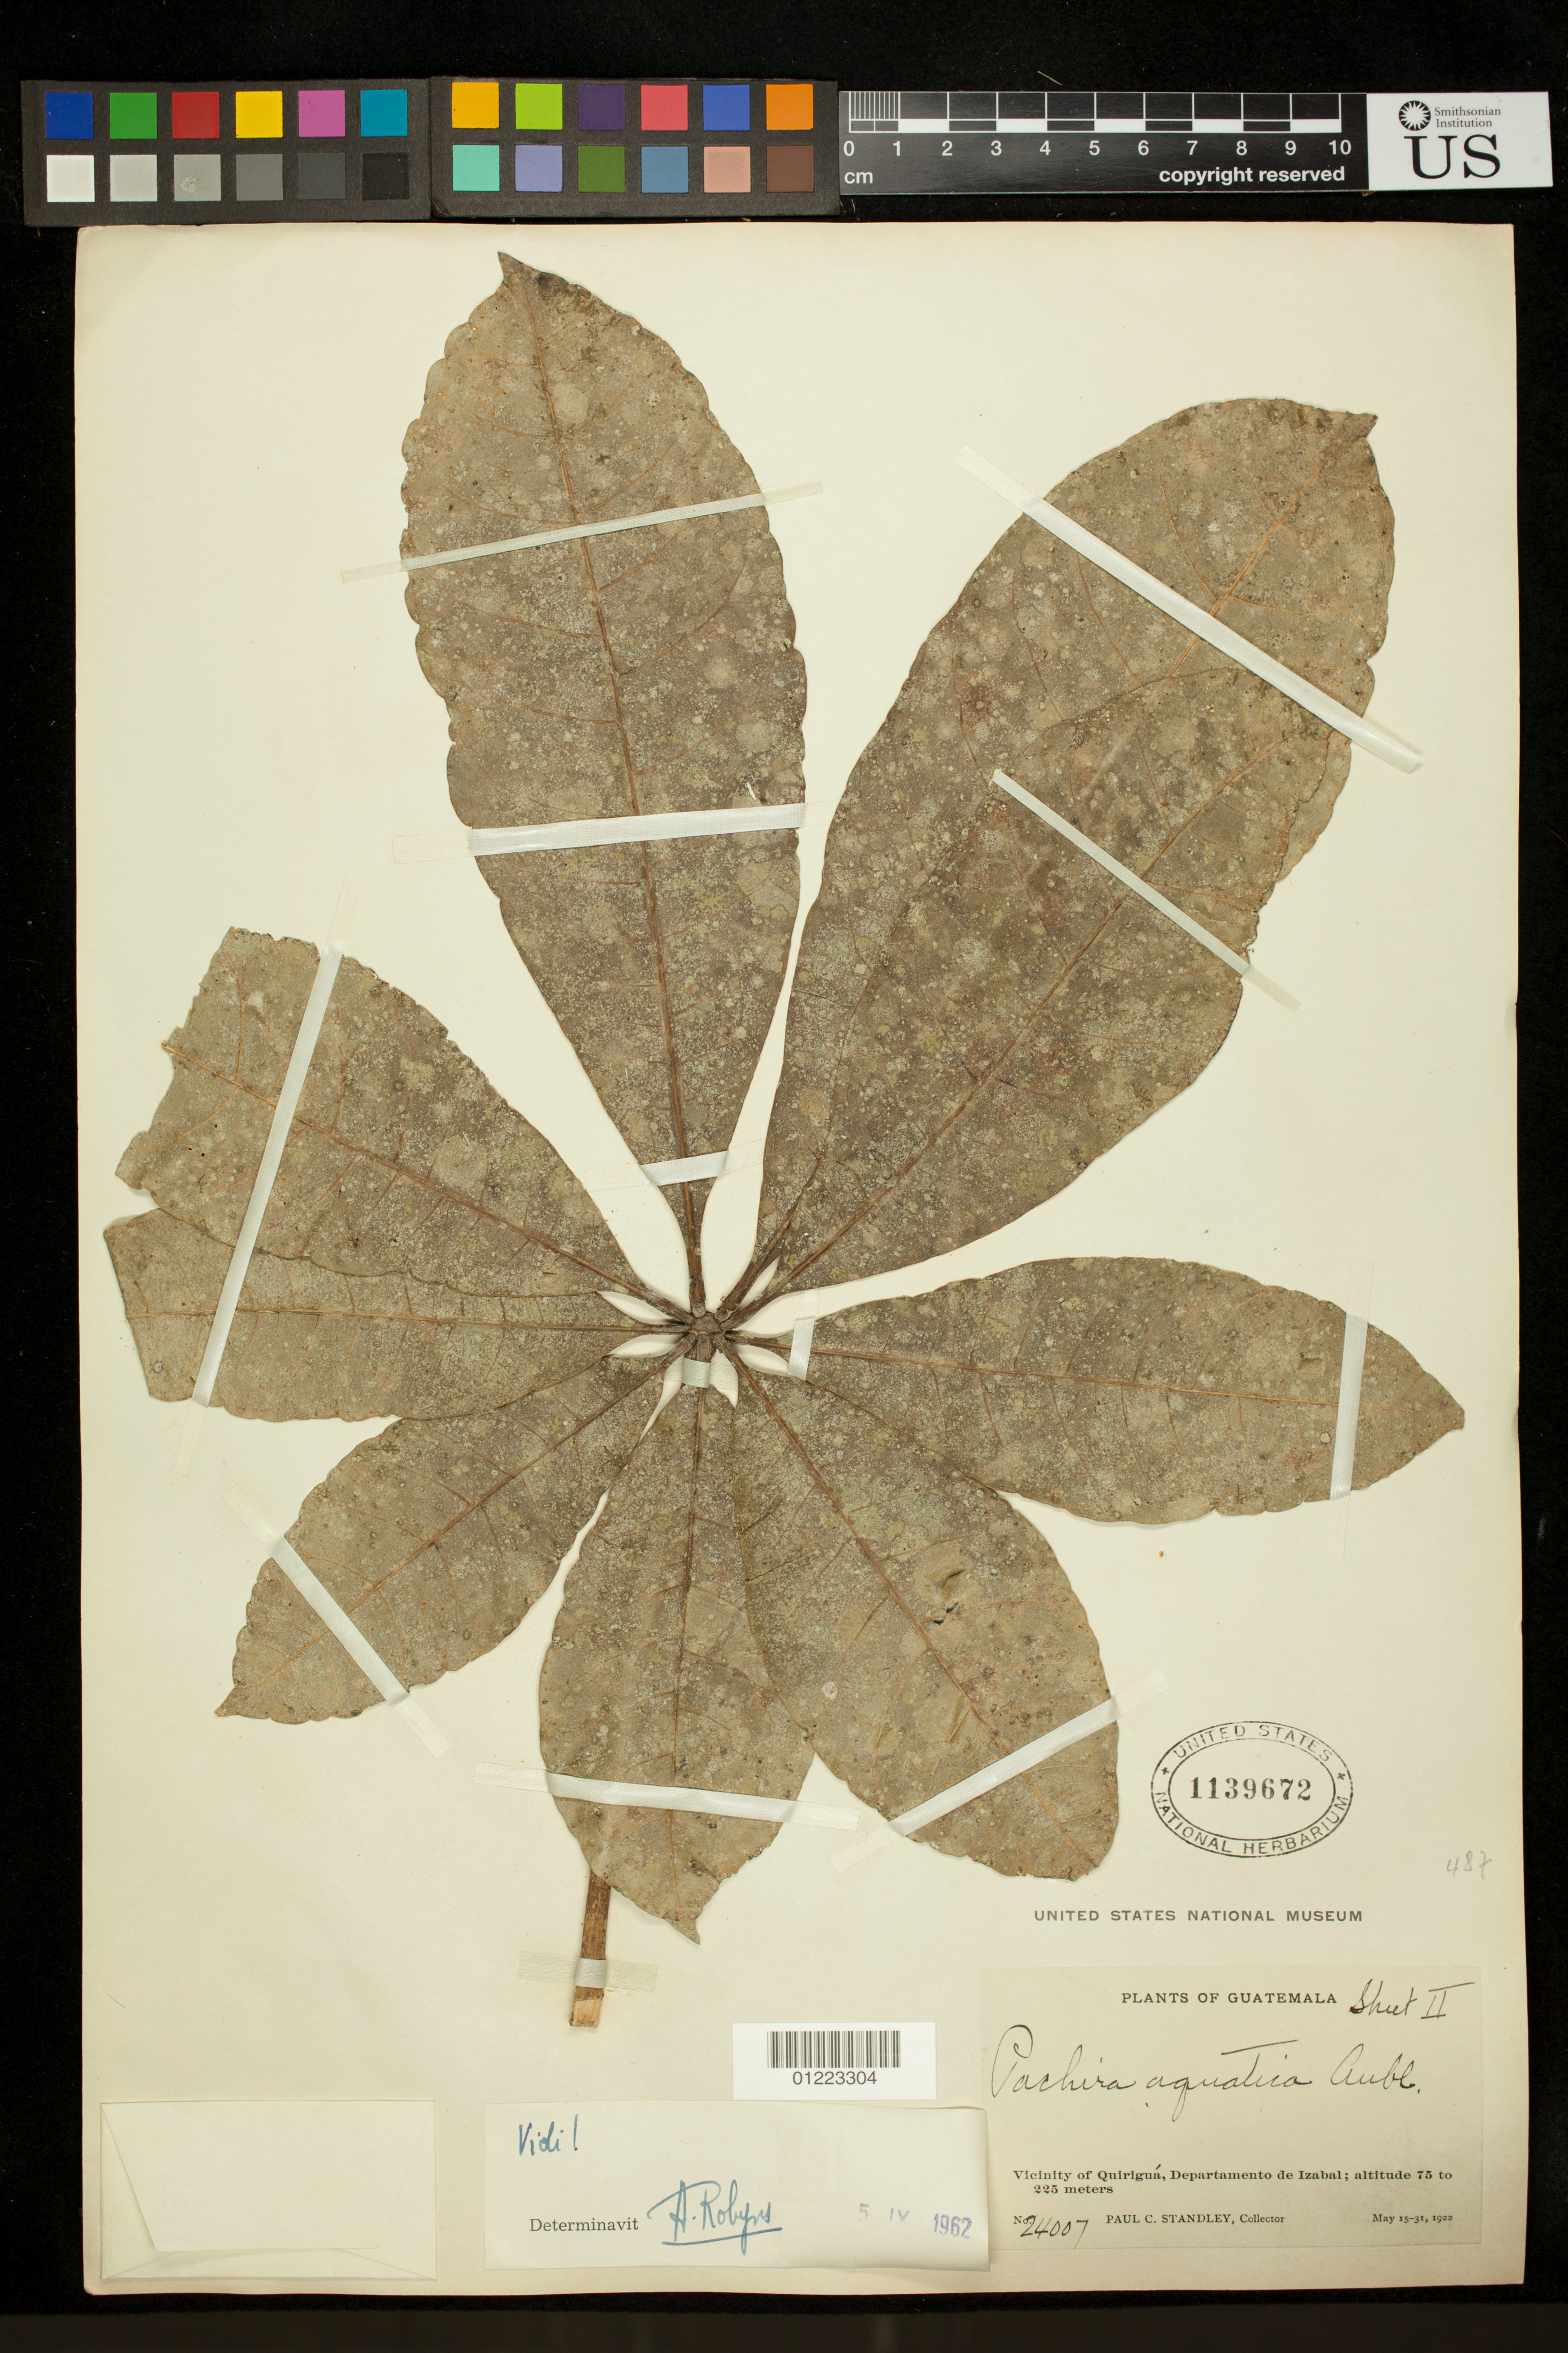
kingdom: Plantae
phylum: Tracheophyta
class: Magnoliopsida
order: Malvales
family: Malvaceae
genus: Pachira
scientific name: Pachira aquatica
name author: Aubl.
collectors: P. C. Standley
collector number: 24007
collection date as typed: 1922-05-15 to 1922-05-31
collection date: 1922-05-15/1922-05-31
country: Guatemala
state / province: Izabal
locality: Vicinity of Quiriguá, Departamento de Izabal.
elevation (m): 75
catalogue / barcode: US 1139672